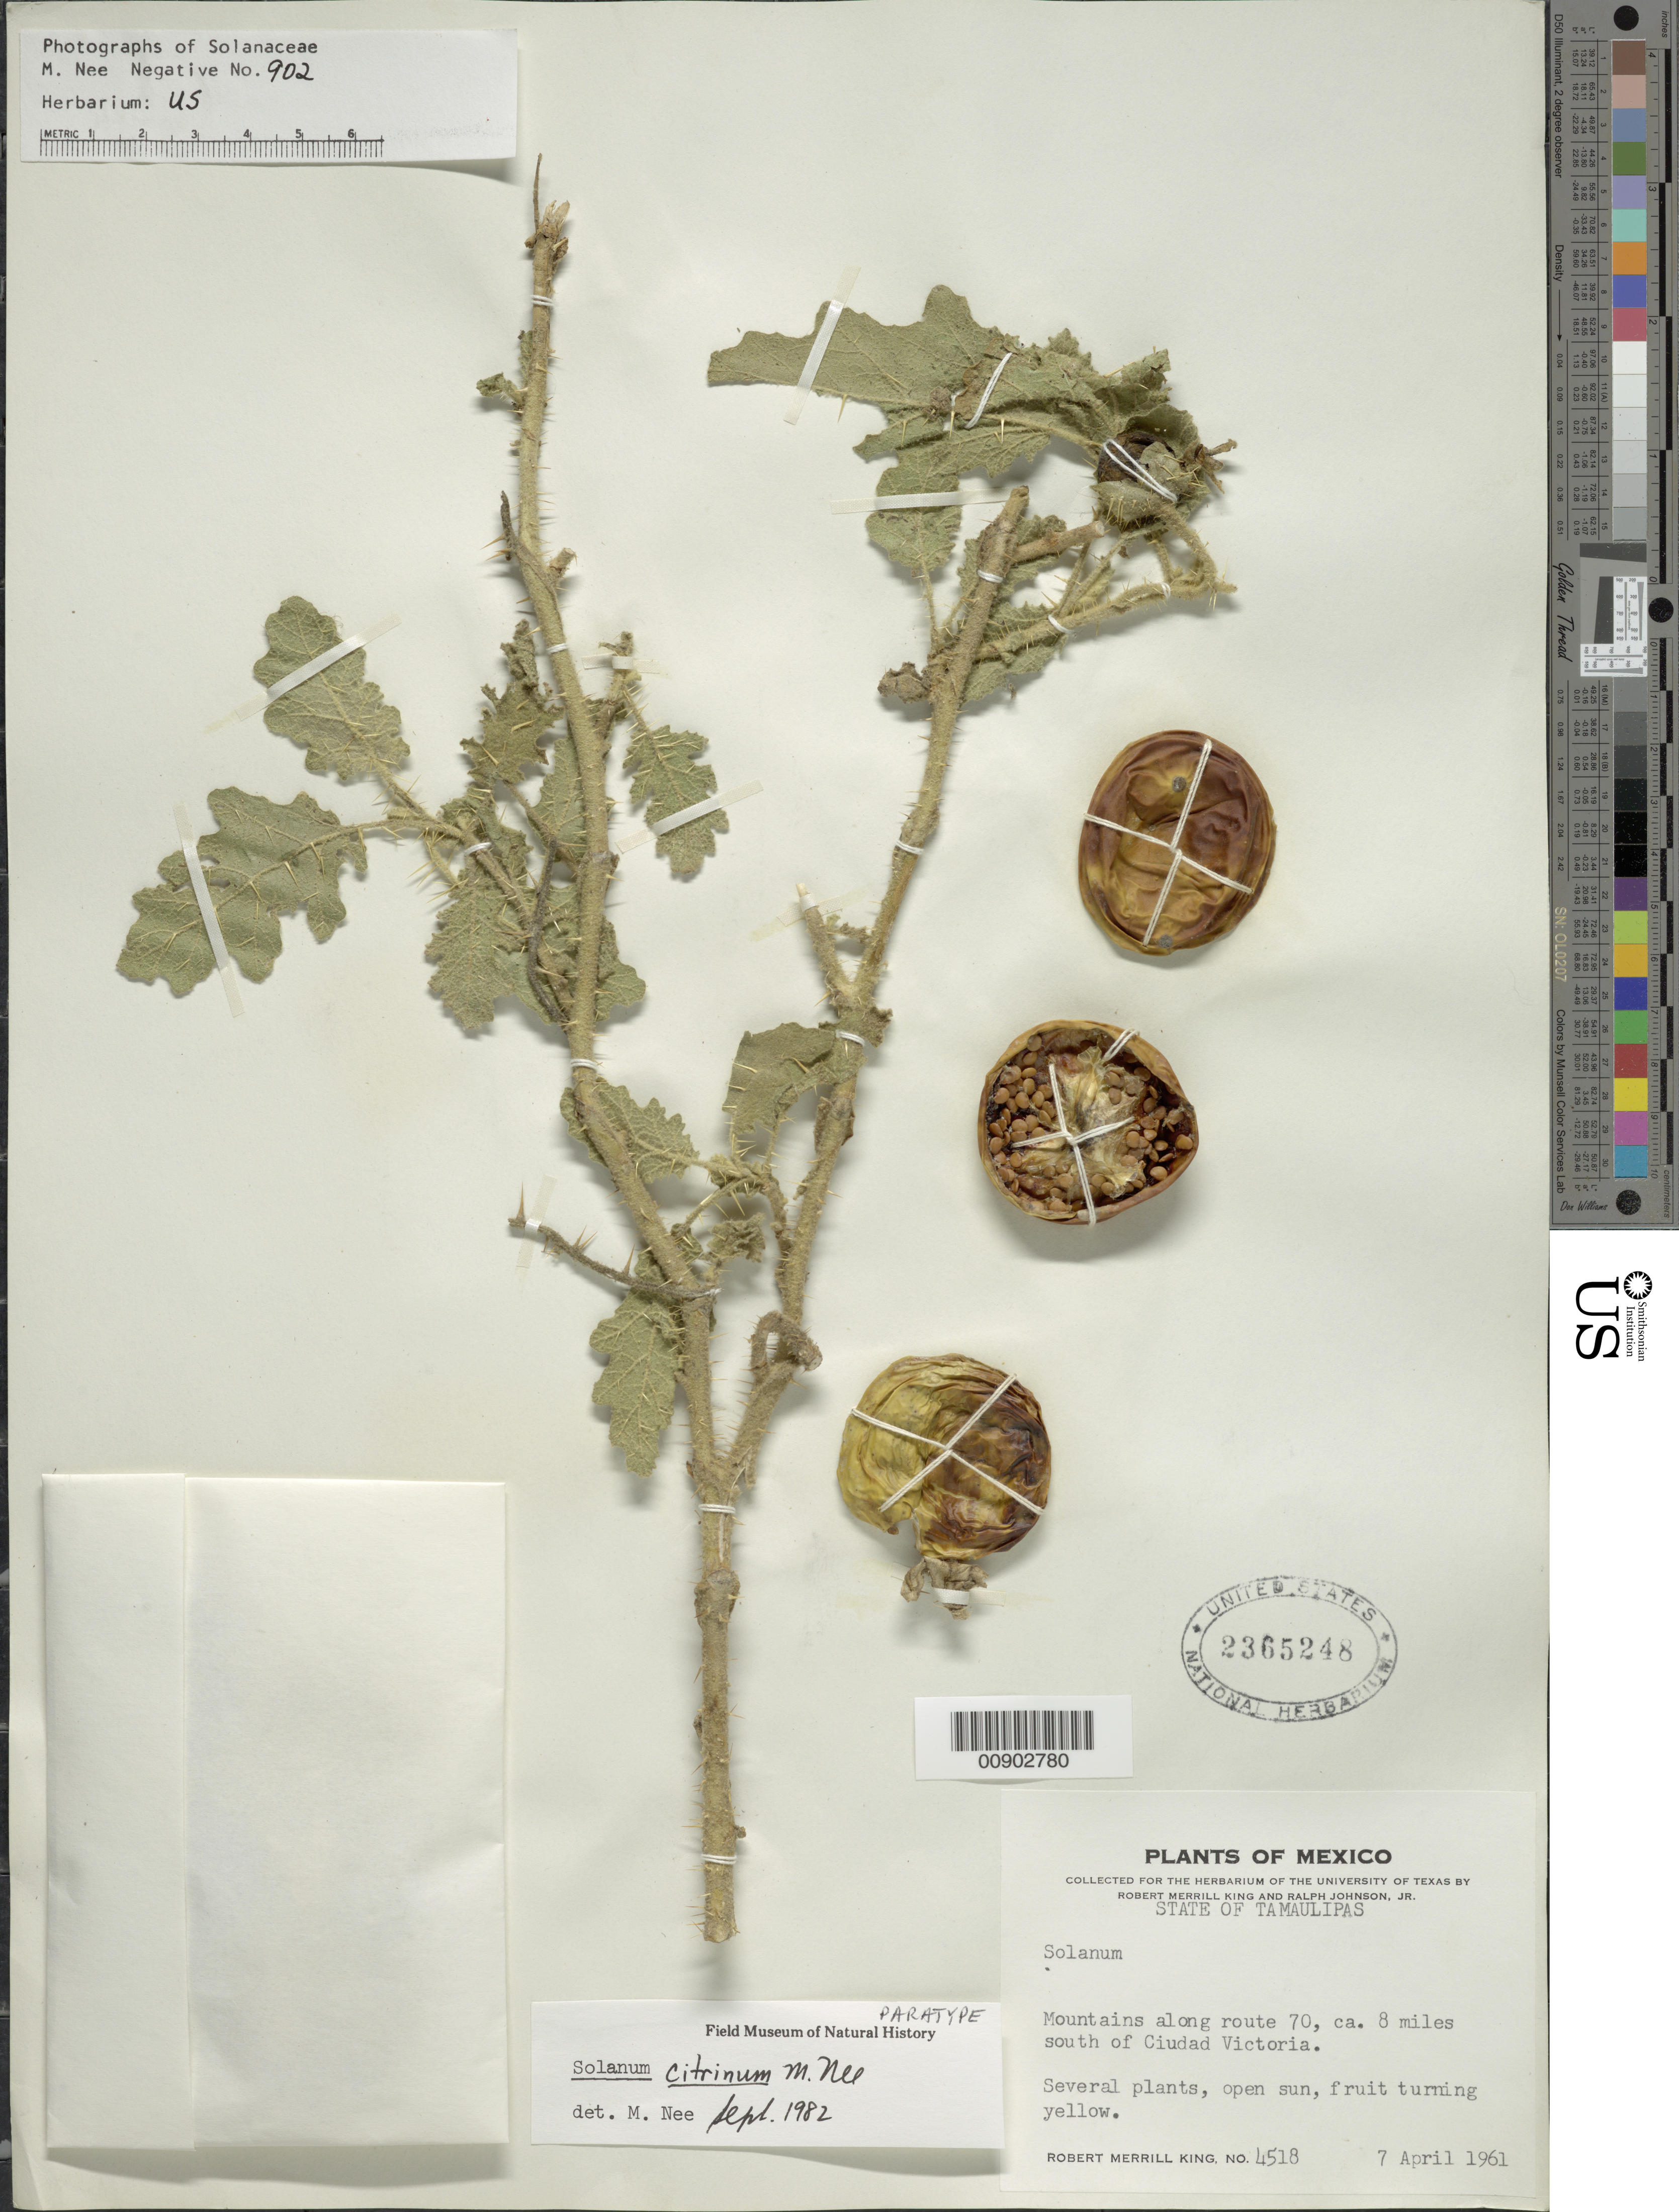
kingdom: Plantae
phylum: Tracheophyta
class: Magnoliopsida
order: Solanales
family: Solanaceae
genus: Solanum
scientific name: Solanum citrinum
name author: M. Nee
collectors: R. M. King & R. Johnson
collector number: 4518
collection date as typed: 07 Apr 1961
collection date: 1961-04-07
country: Mexico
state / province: Tamaulipas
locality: Mountains along route 70, ca. 8 miles south of Ciudad Victoria, Tamaulipas.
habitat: Open sun.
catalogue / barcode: US 2365248